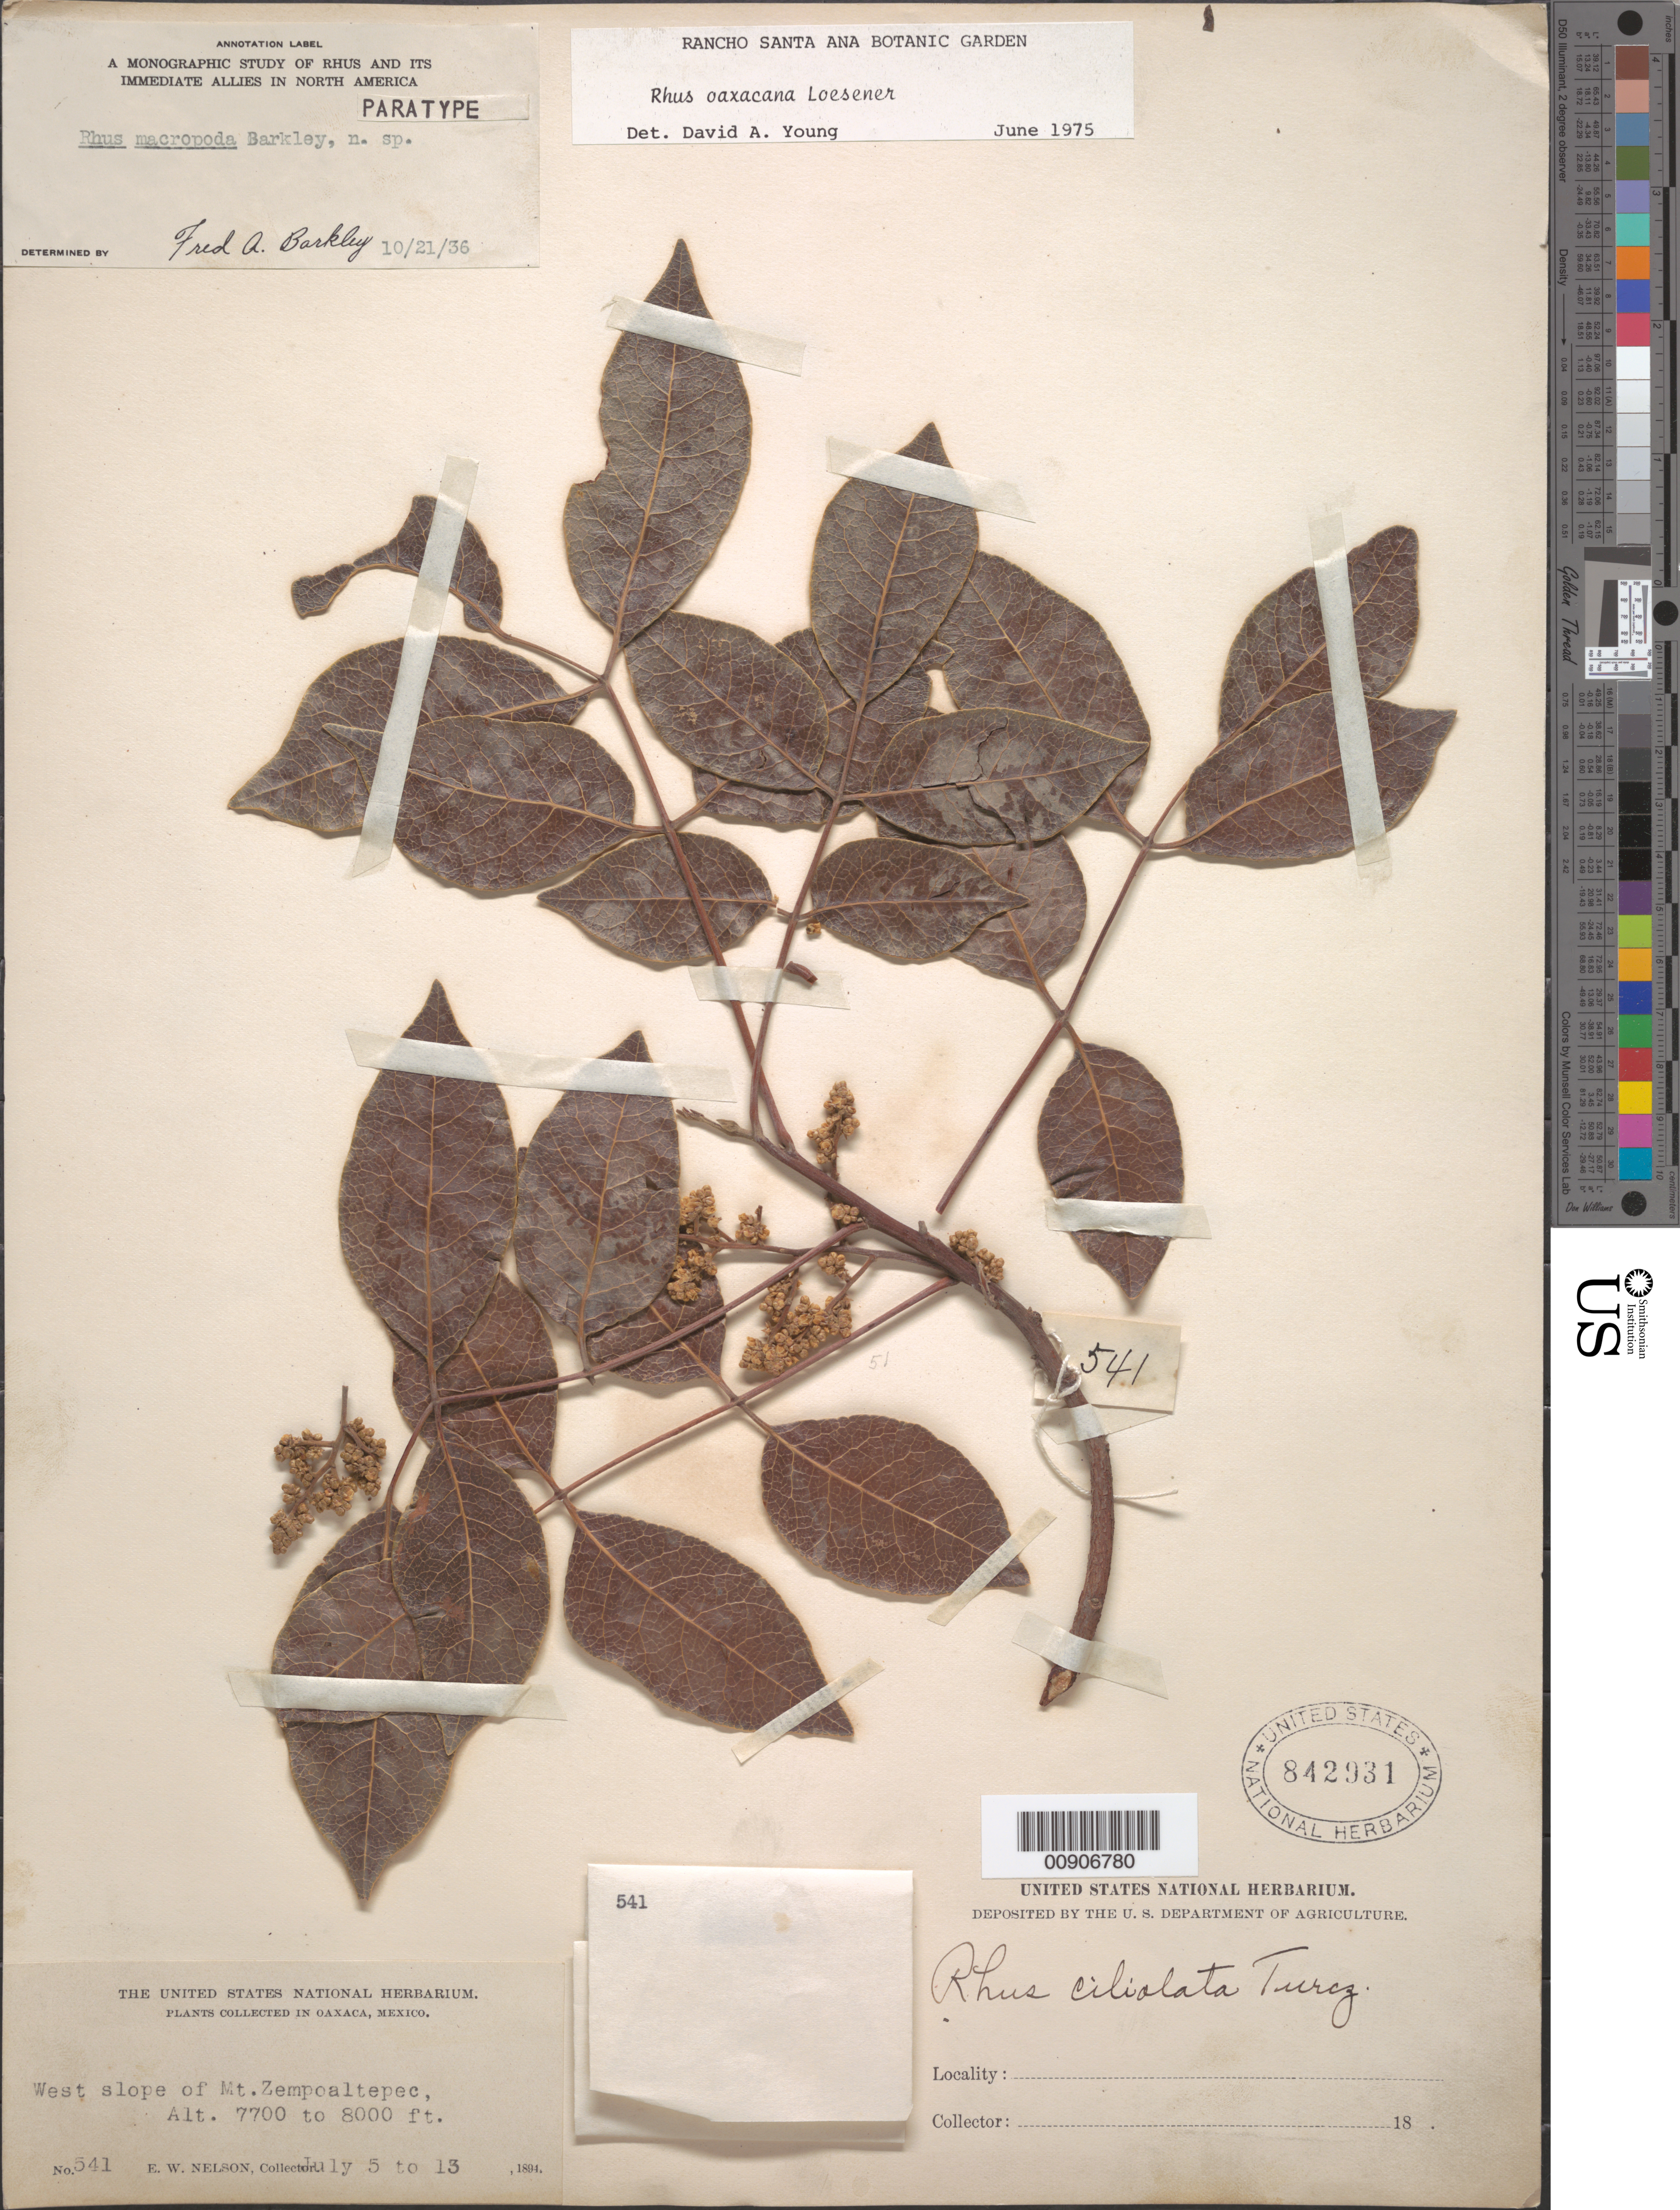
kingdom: Plantae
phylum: Tracheophyta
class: Magnoliopsida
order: Sapindales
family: Anacardiaceae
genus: Rhus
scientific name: Rhus oaxacana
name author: Loes.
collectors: E. W. Nelson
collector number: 541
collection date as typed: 05 Jul 1894 to 13 Jul 1894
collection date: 1894-07-05/1894-07-13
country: Mexico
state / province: Oaxaca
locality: Oaxaca: West slope of Mt. Zempoaltepec.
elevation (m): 2347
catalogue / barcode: US 842931